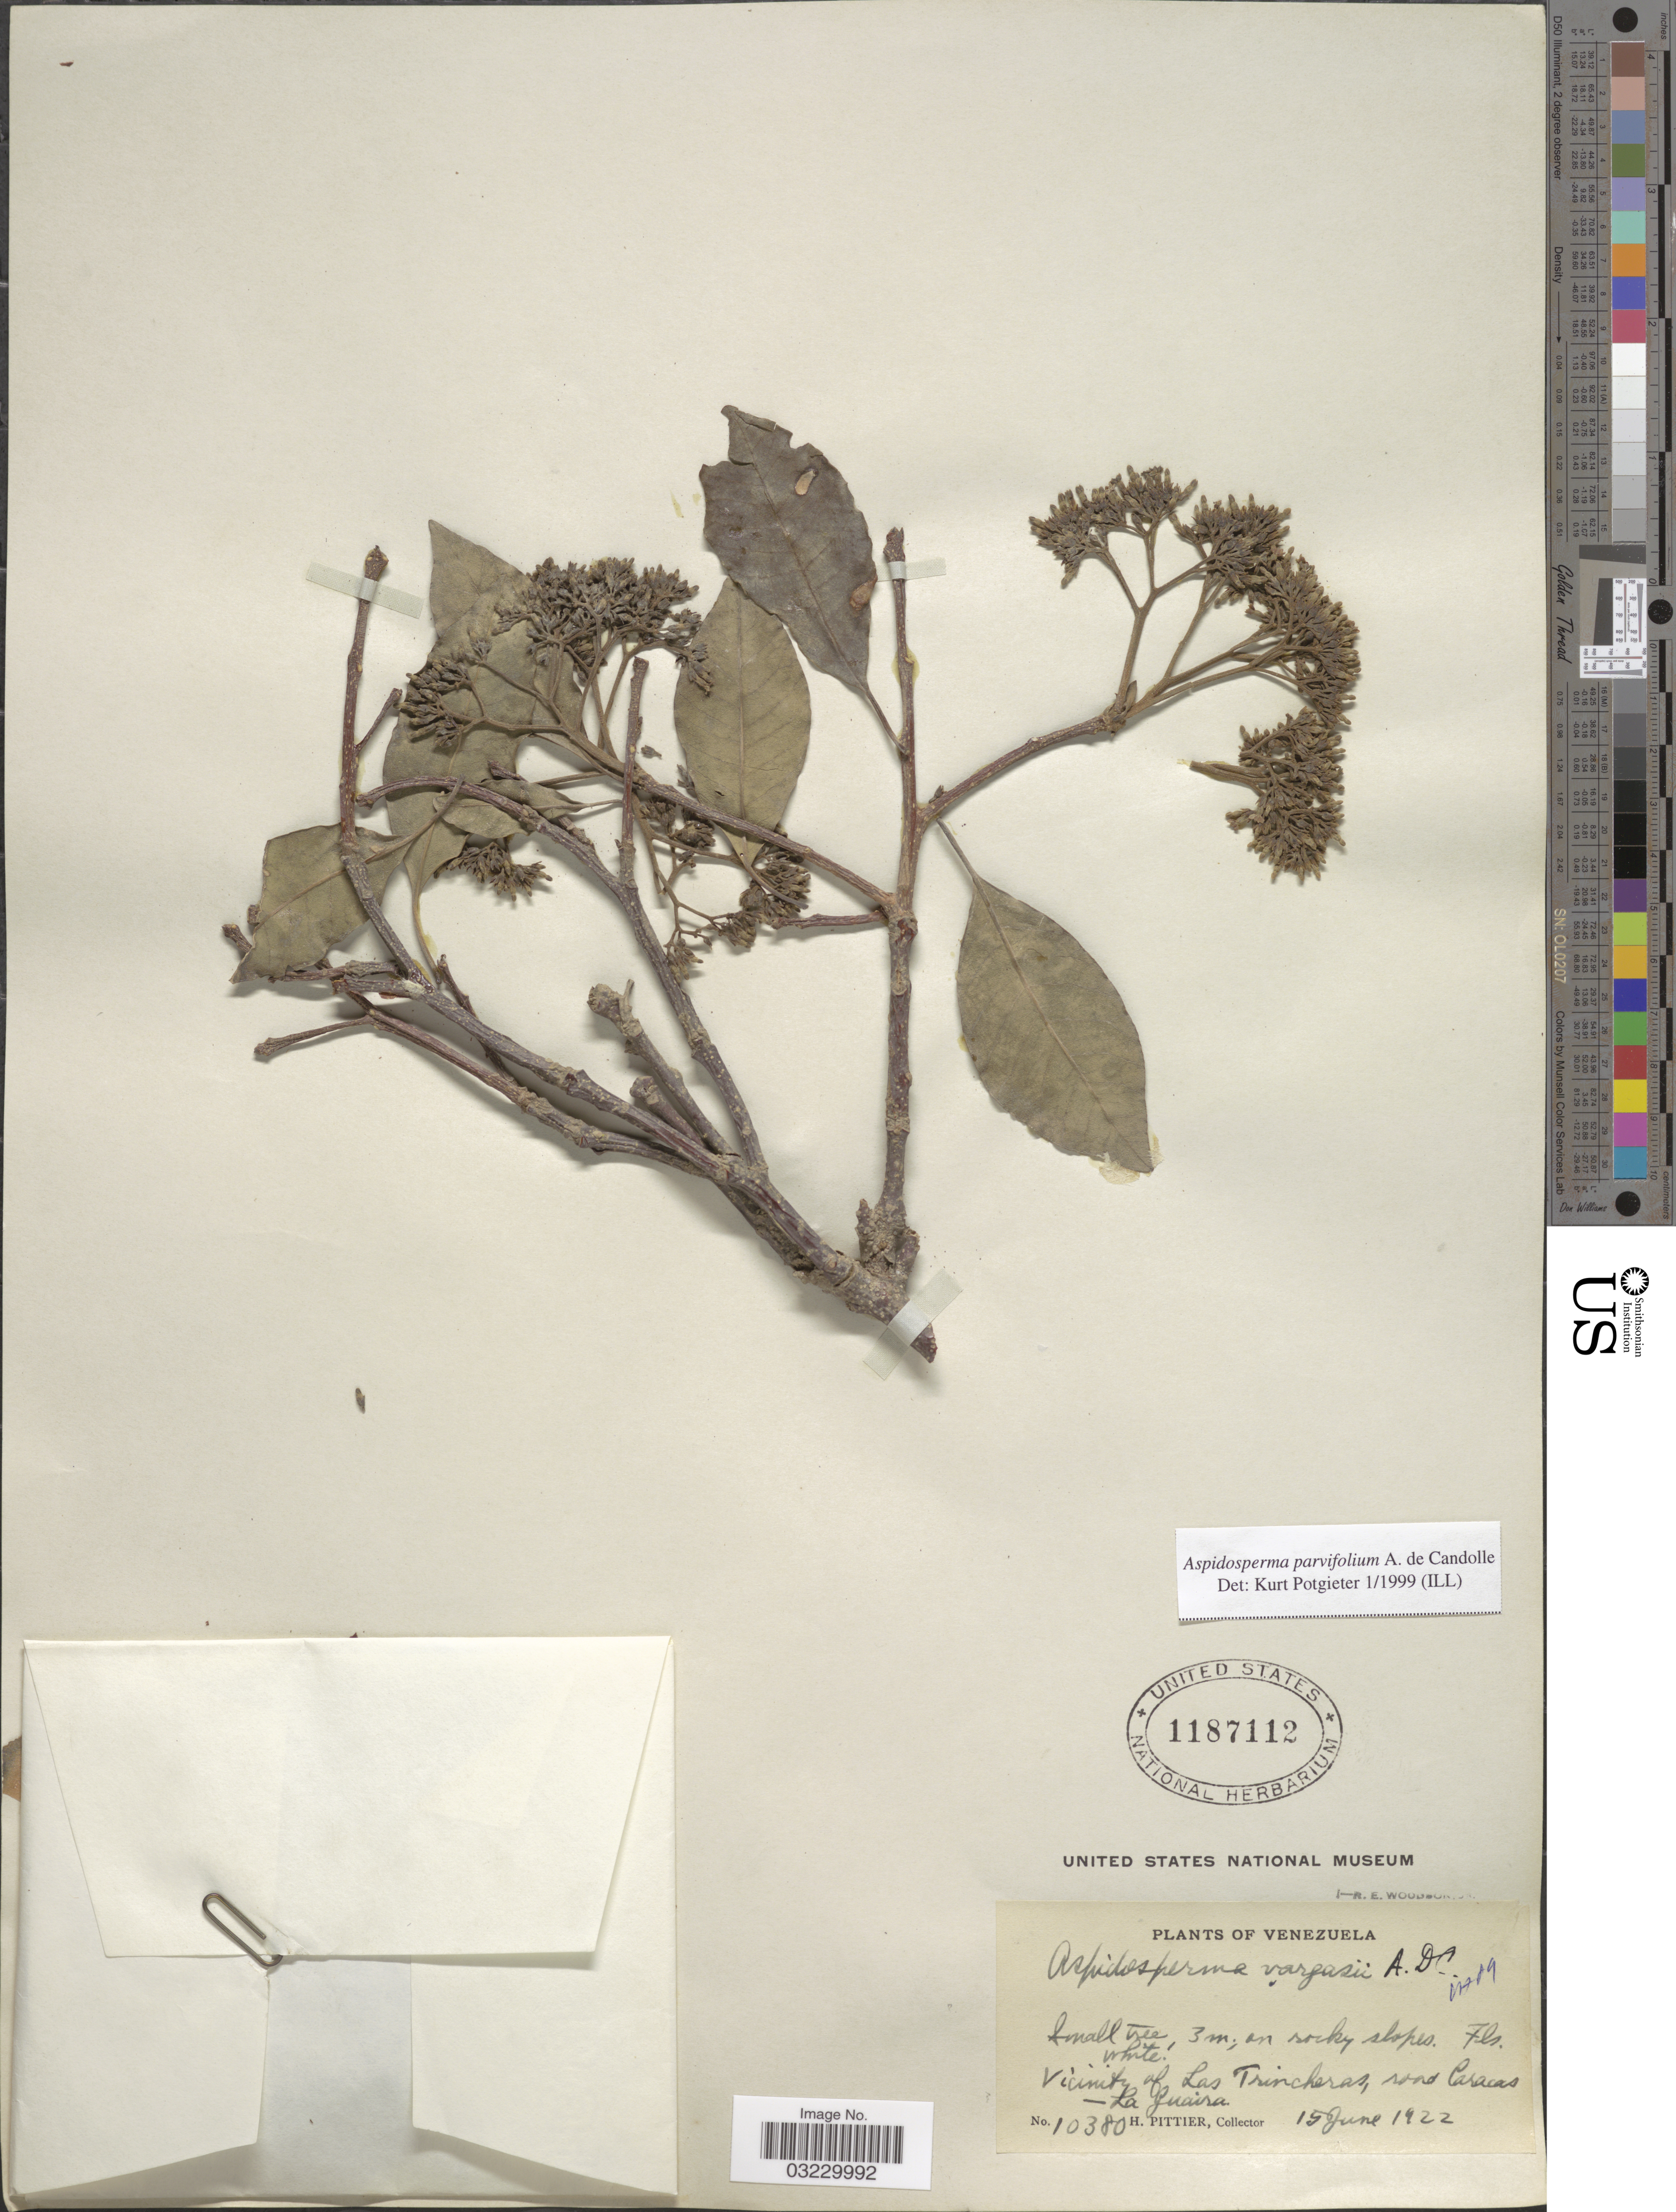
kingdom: Plantae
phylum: Tracheophyta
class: Magnoliopsida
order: Gentianales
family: Apocynaceae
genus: Aspidosperma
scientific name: Aspidosperma parvifolium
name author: A. DC.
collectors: H. F. Pittier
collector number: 10380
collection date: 1922-06-15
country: Venezuela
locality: Vicinity of Las Trincheras, road Caracas-La Guaira.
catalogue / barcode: US 1187112